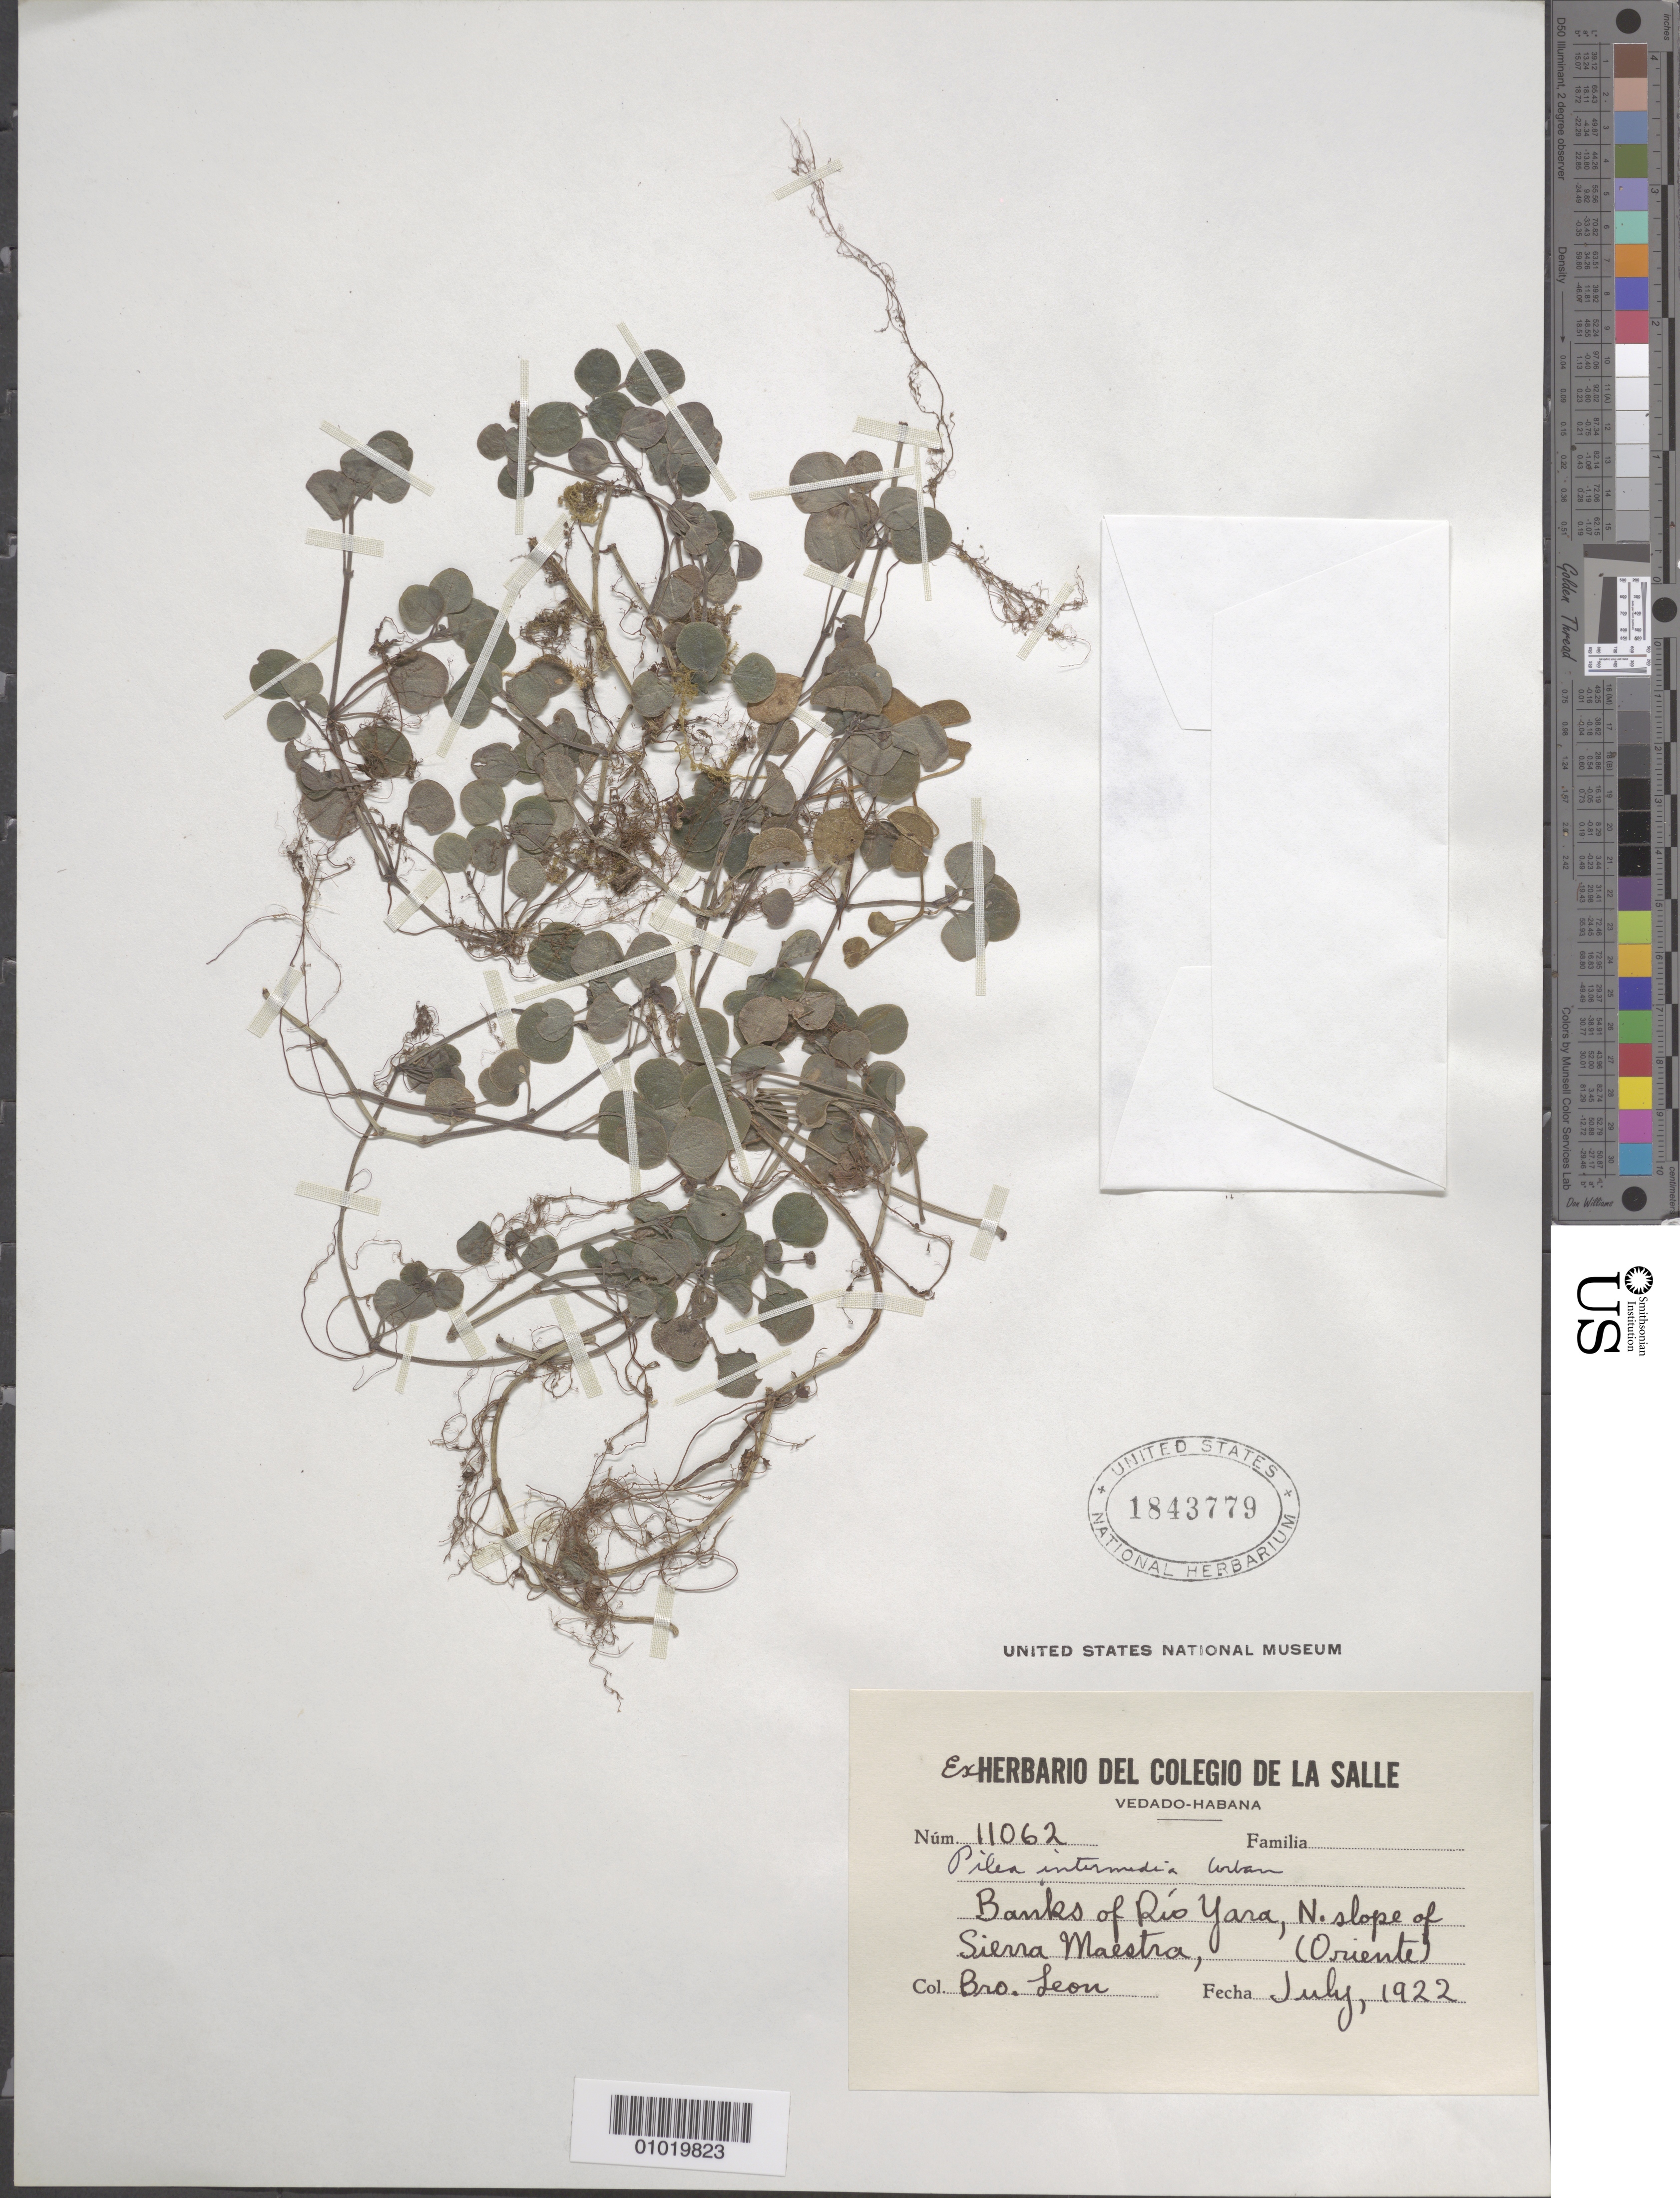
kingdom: Plantae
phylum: Tracheophyta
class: Magnoliopsida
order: Rosales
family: Urticaceae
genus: Pilea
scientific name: Pilea intermedia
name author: (Wedd.) Urb.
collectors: Bro. León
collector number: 11062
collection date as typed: Jul 1922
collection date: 1922-07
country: Cuba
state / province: Granma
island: Cuba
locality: Banks of Rio Yara, N slope of Sierra Maestra, Oriente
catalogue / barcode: US 1843779